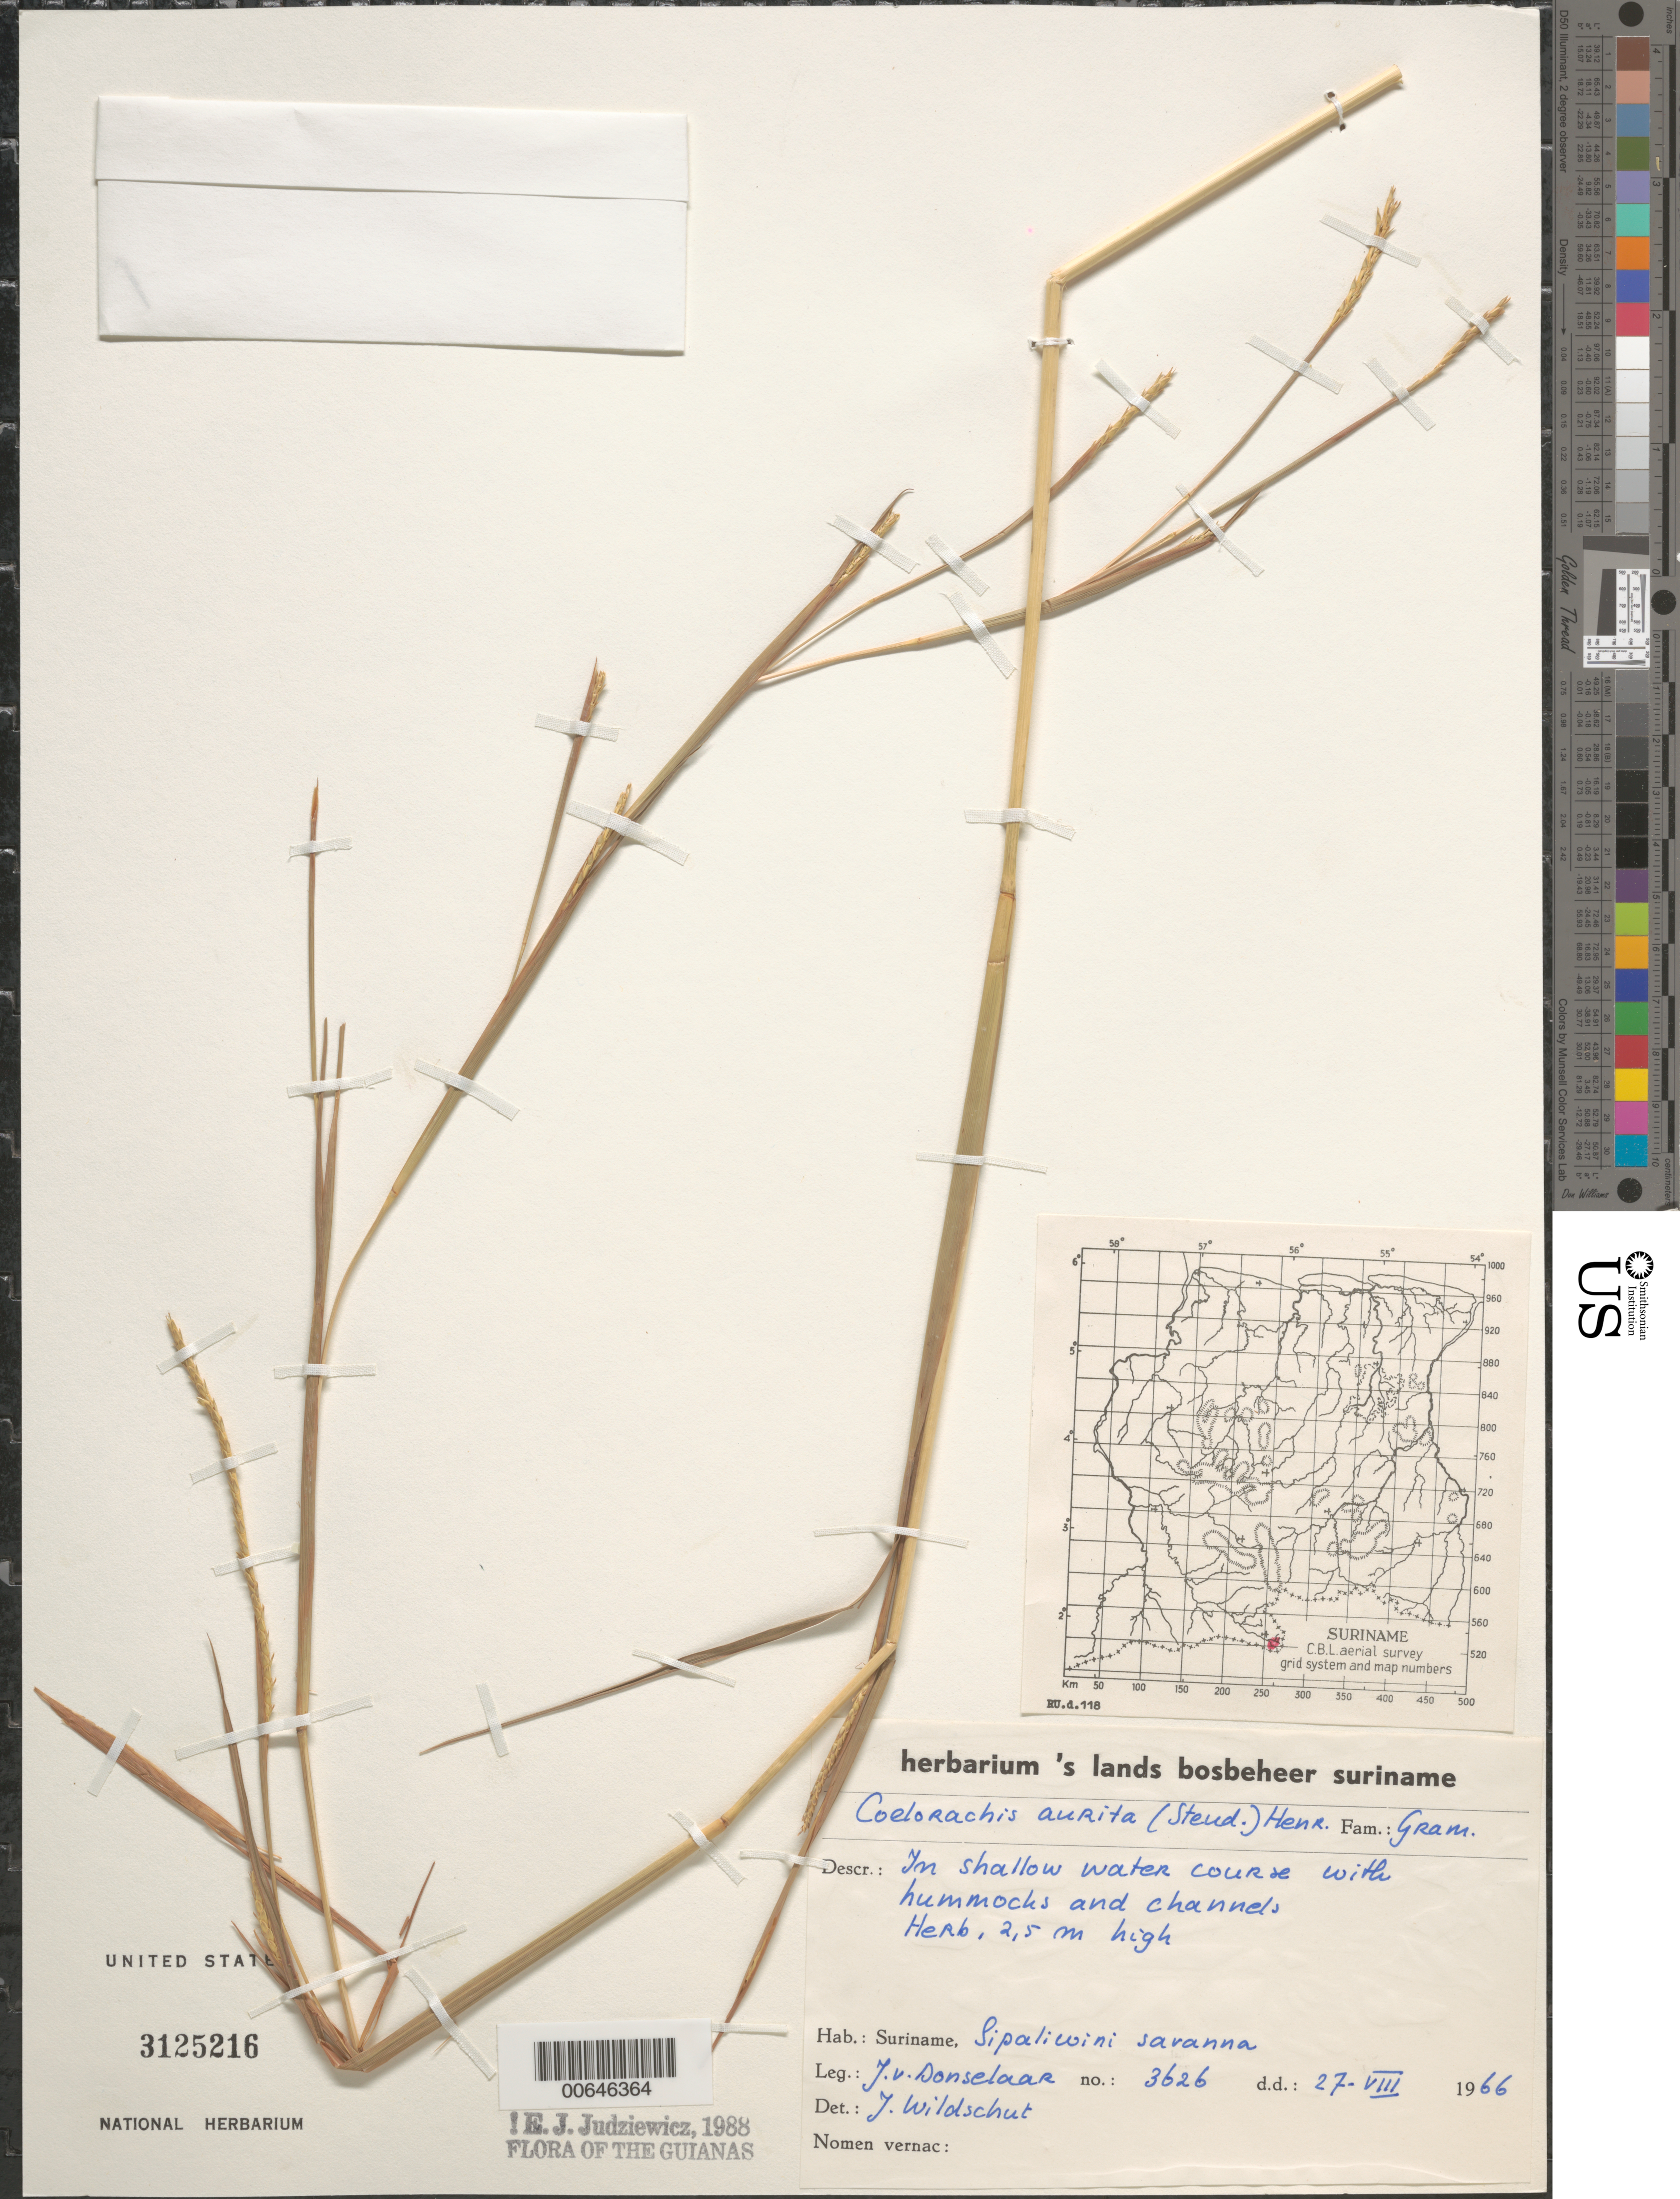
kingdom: Plantae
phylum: Tracheophyta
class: Liliopsida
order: Poales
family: Poaceae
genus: Mnesithea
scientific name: Mnesithea aurita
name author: (Steud.) de Koning & Sosef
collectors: J. Donselaar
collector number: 3626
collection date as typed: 27-Aug-66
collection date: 1966-08-27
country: Suriname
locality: Sipaliwini Savanna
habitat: Shallow water course with hammocks and channels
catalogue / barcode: US 3125216